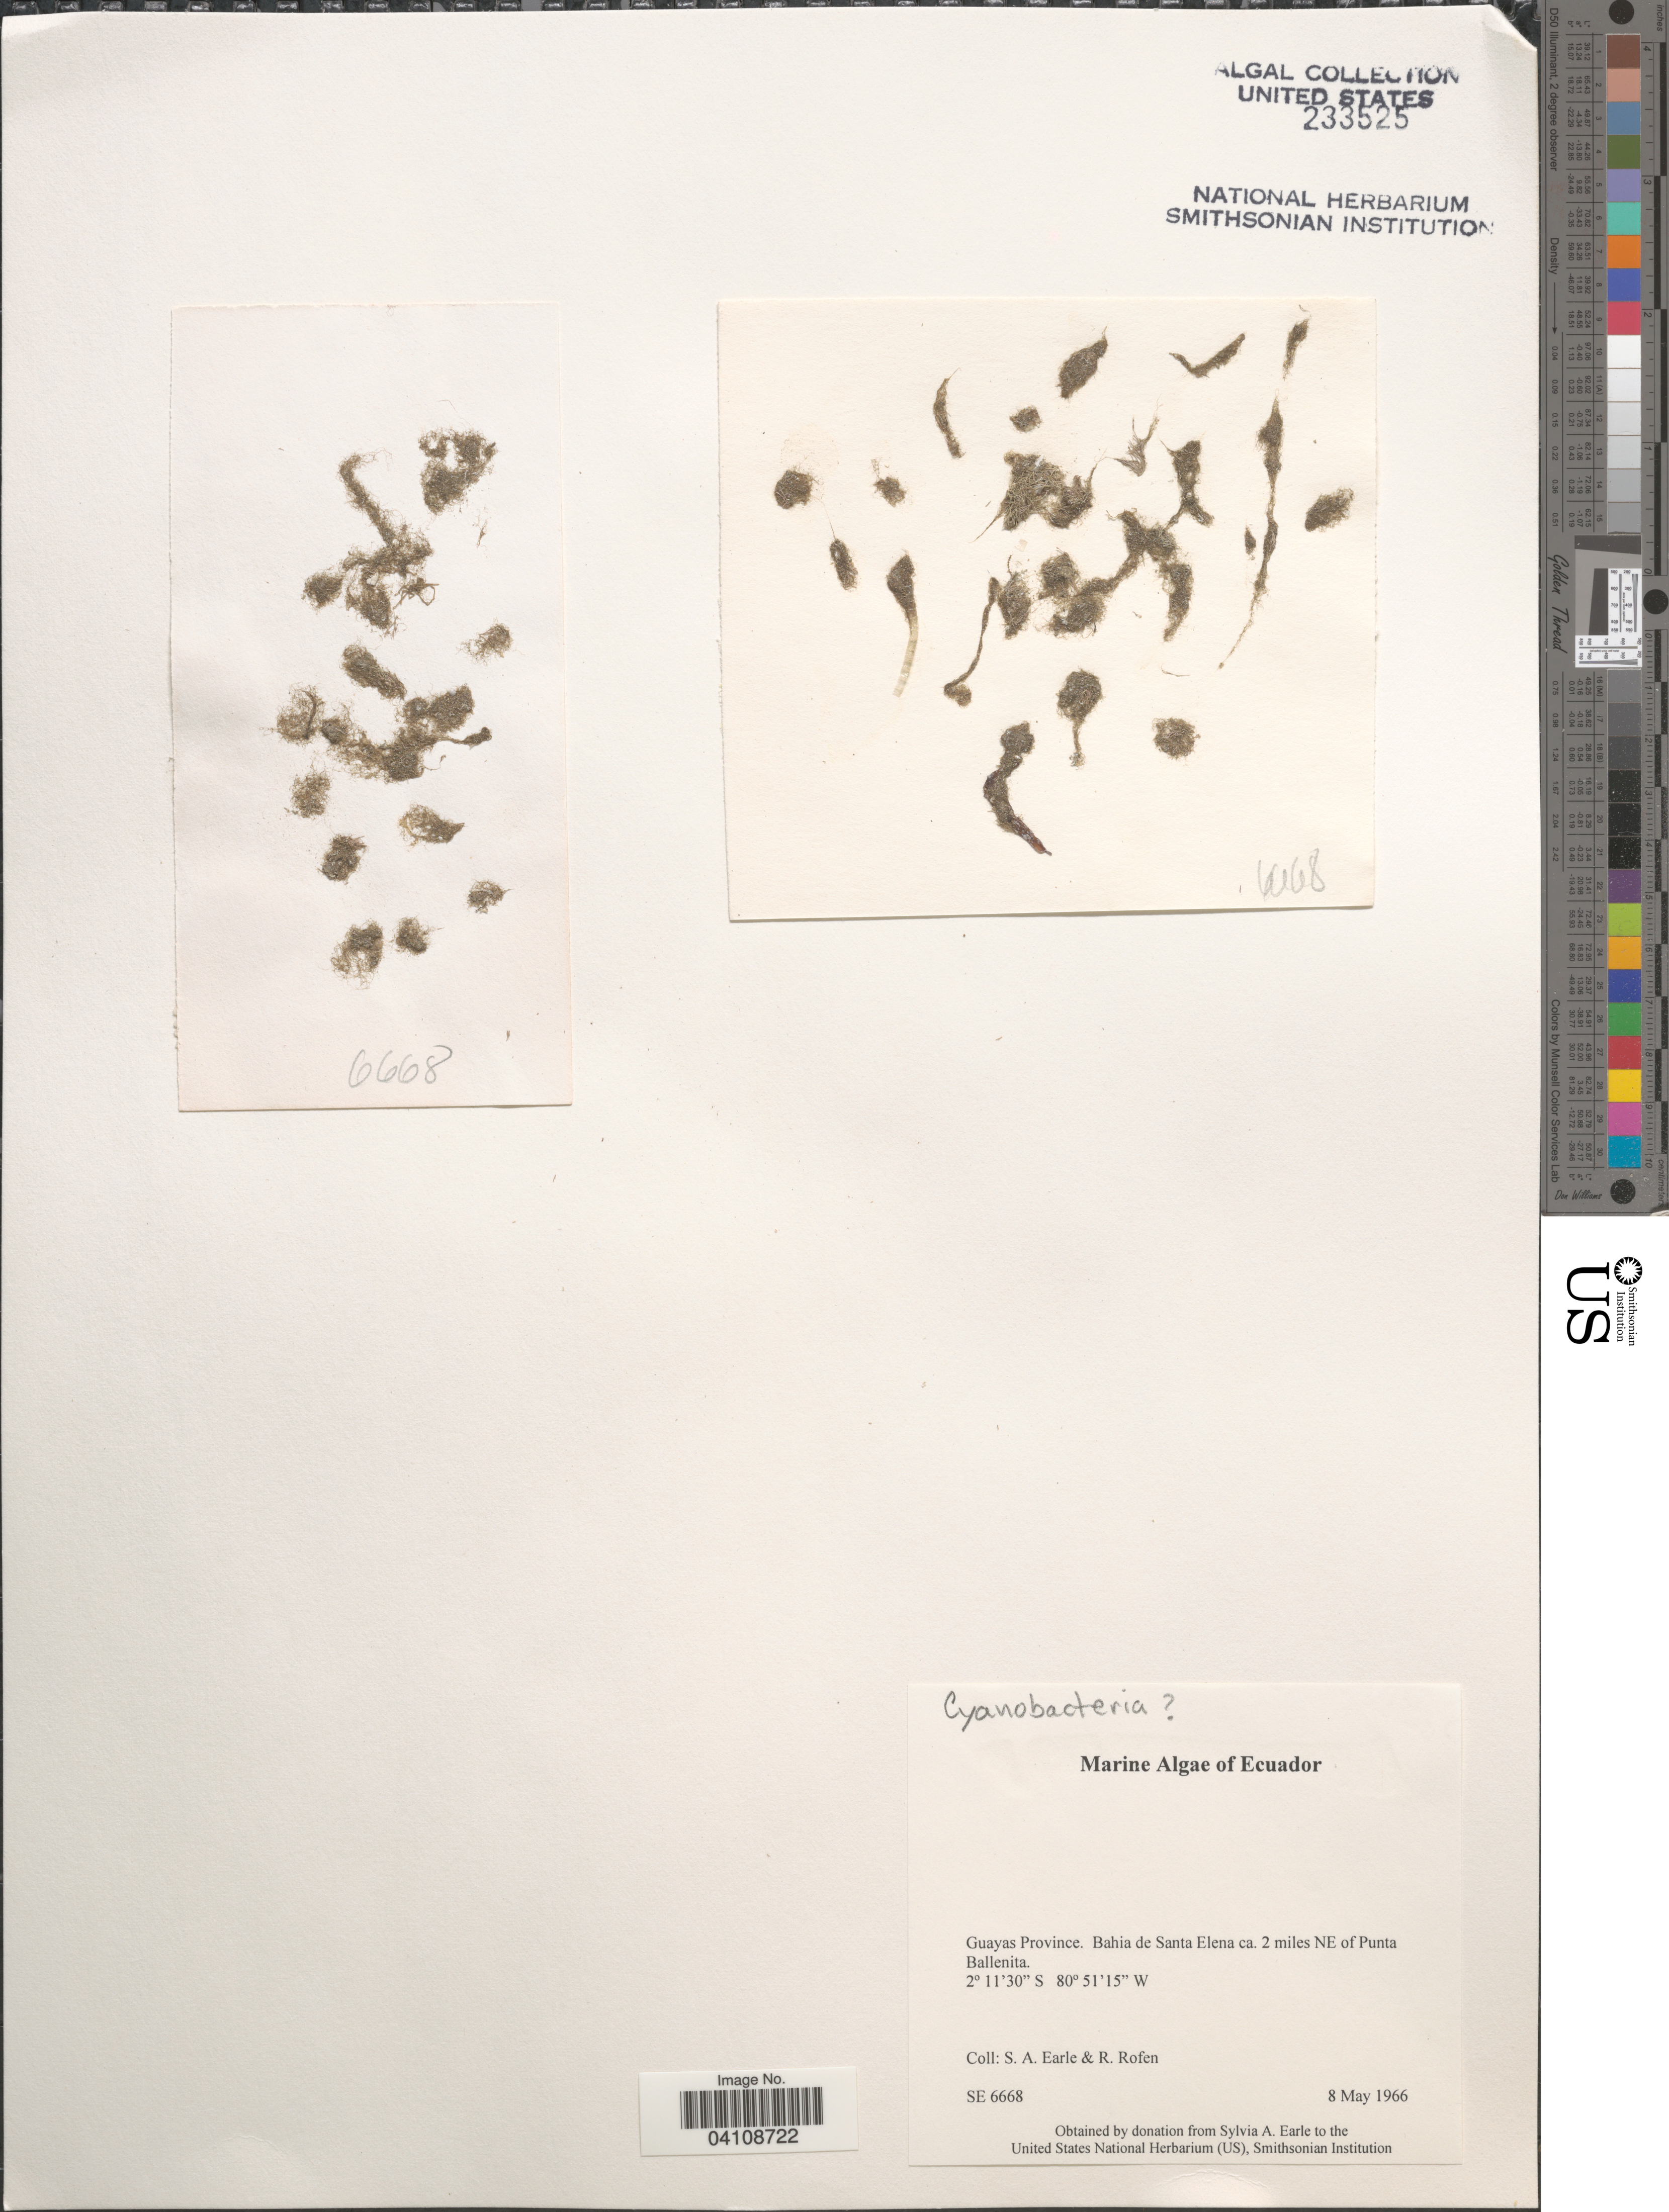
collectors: S. A. Earle & R. Rofen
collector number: SE6668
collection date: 1966-05-08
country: Ecuador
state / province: Guayas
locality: Bahia de Santa Elena ca. 2 miles NE of Punta Ballenita.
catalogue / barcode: US 233525